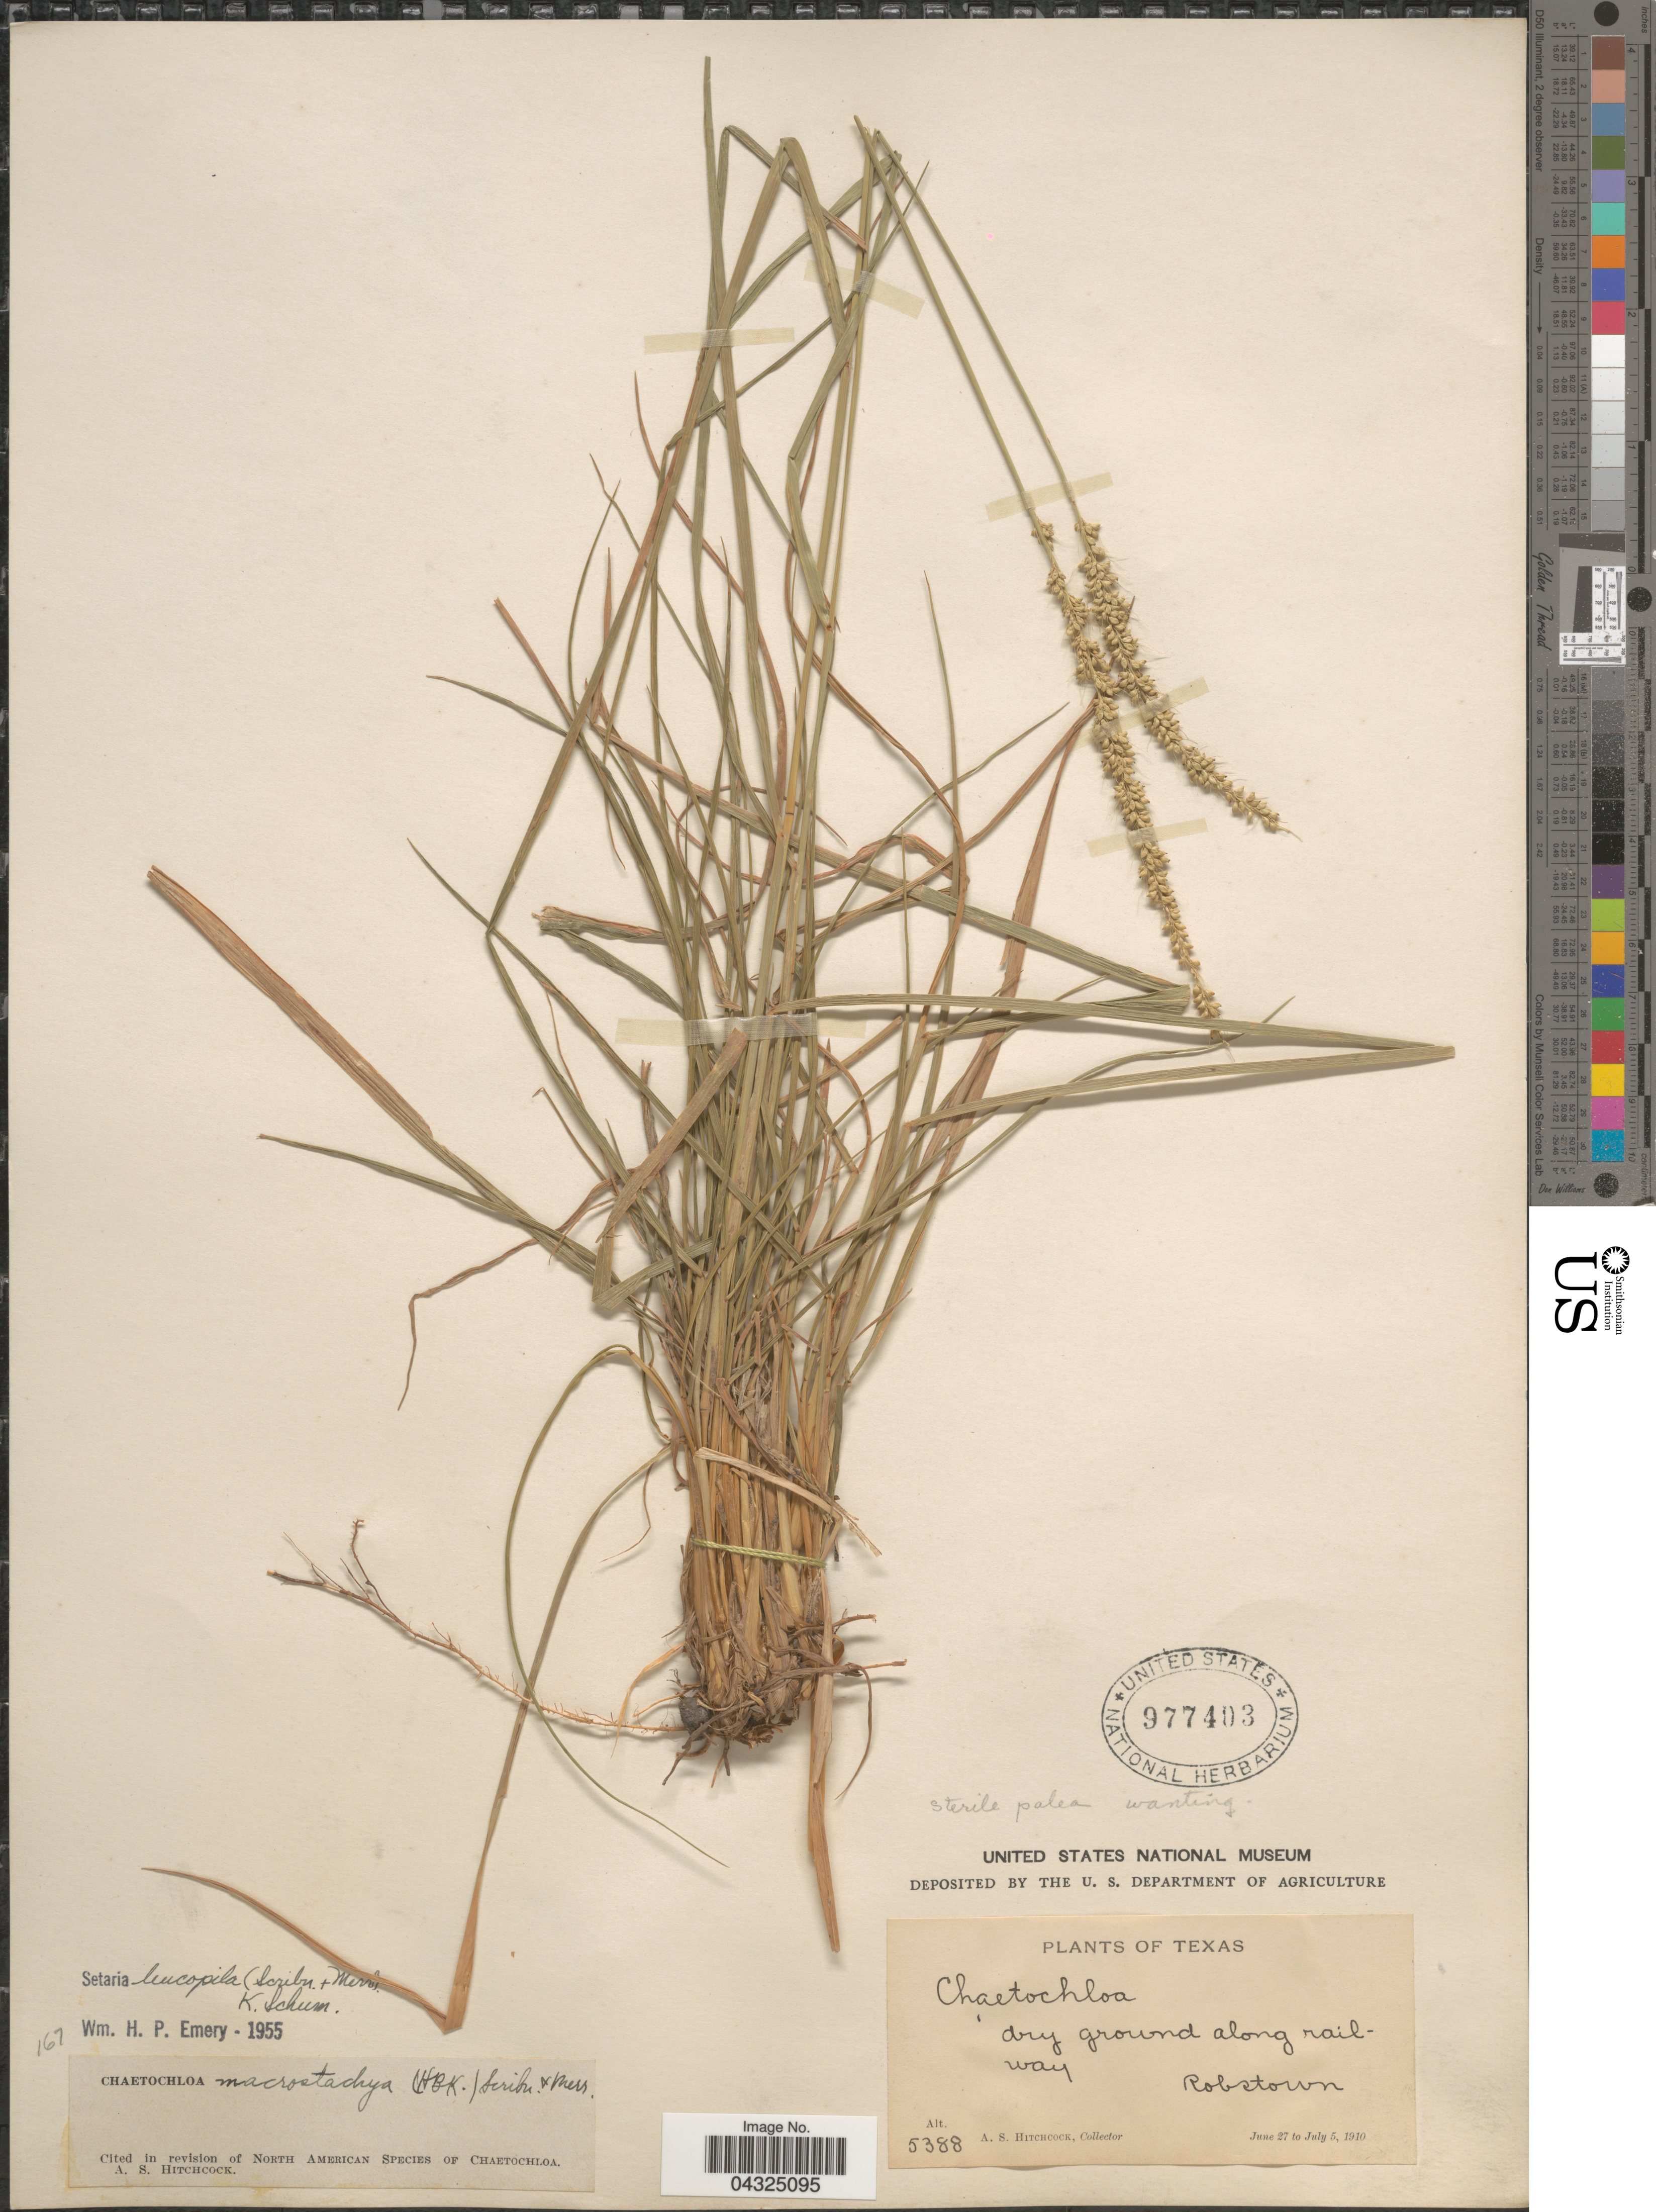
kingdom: Plantae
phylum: Tracheophyta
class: Liliopsida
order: Poales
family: Poaceae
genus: Setaria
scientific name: Setaria leucopila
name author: (Scribn. & Merr.) K. Schum.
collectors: A. S. Hitchcock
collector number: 5388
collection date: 1910-06-27/1910-07-05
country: United States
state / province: Texas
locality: Dry ground along railway. Robstown.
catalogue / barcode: US 977403